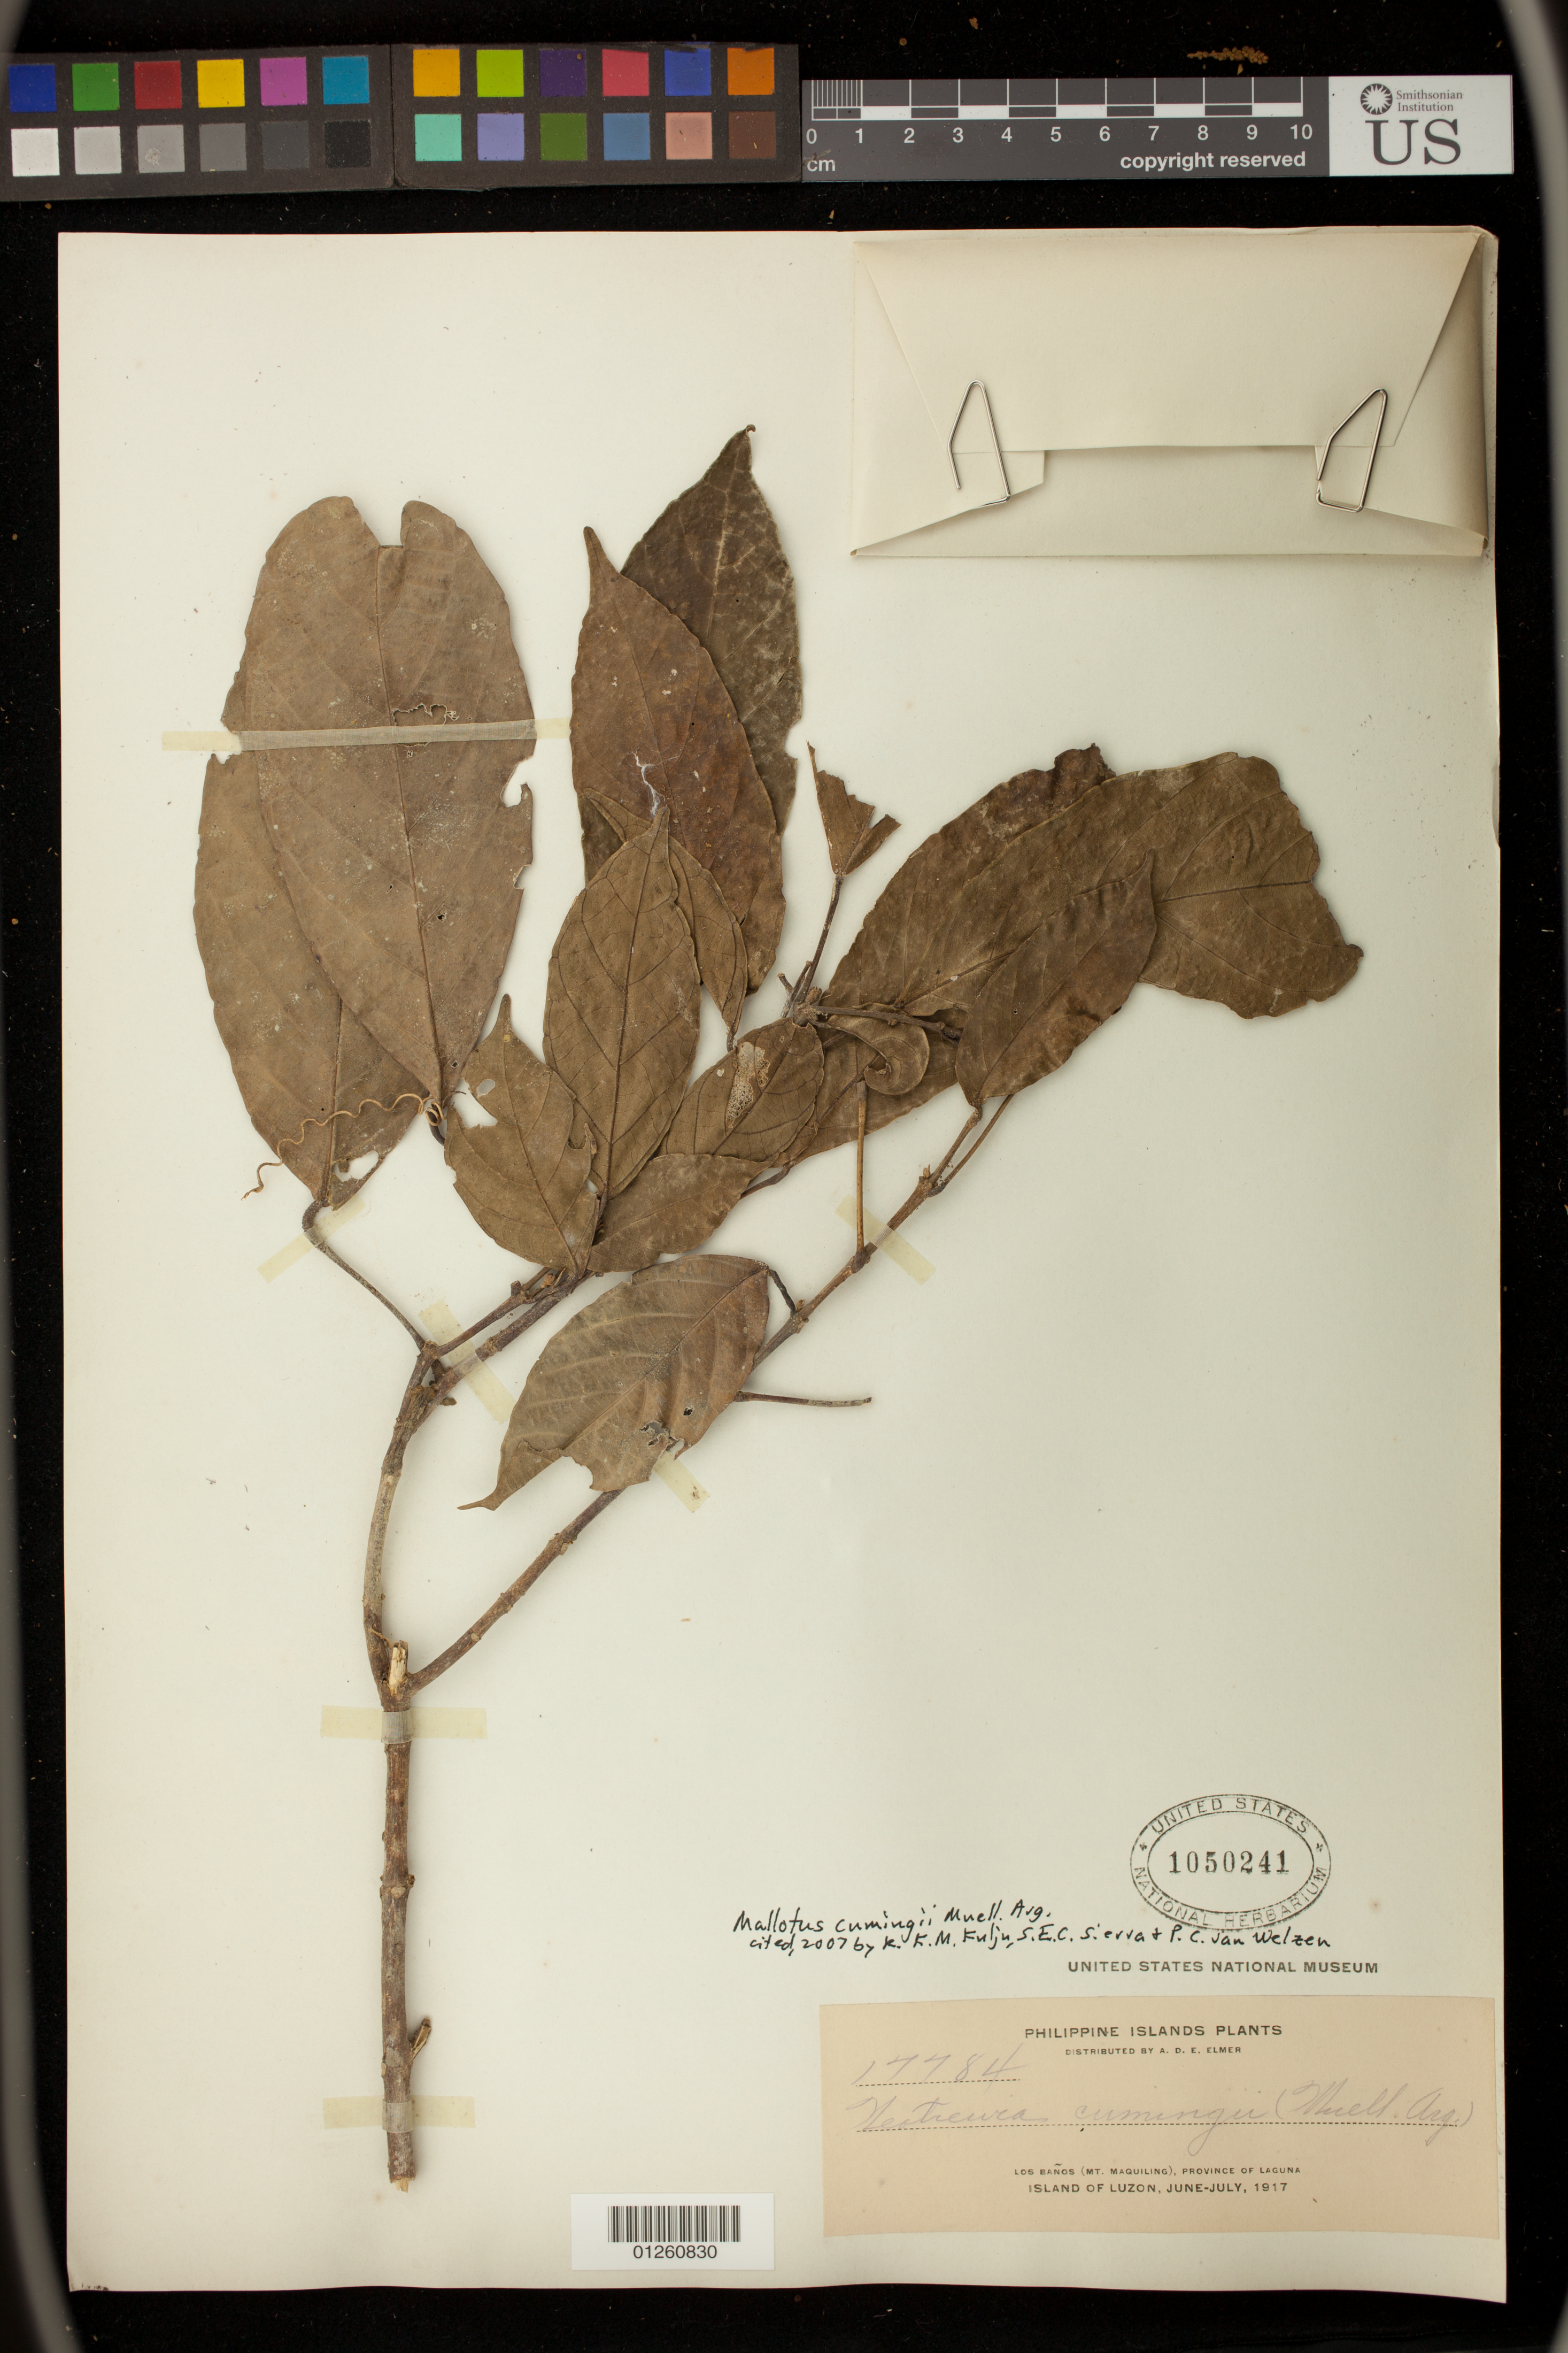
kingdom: Plantae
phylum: Tracheophyta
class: Magnoliopsida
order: Malpighiales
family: Euphorbiaceae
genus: Mallotus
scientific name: Mallotus cumingii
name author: Müll. Arg.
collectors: A. D. E. Elmer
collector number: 17784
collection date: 1917-06/1917-07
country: Philippines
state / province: Calabarzon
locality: Los Banos (Mt. Maquiling) Province of Laguna Island of Luzon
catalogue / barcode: US 1050241